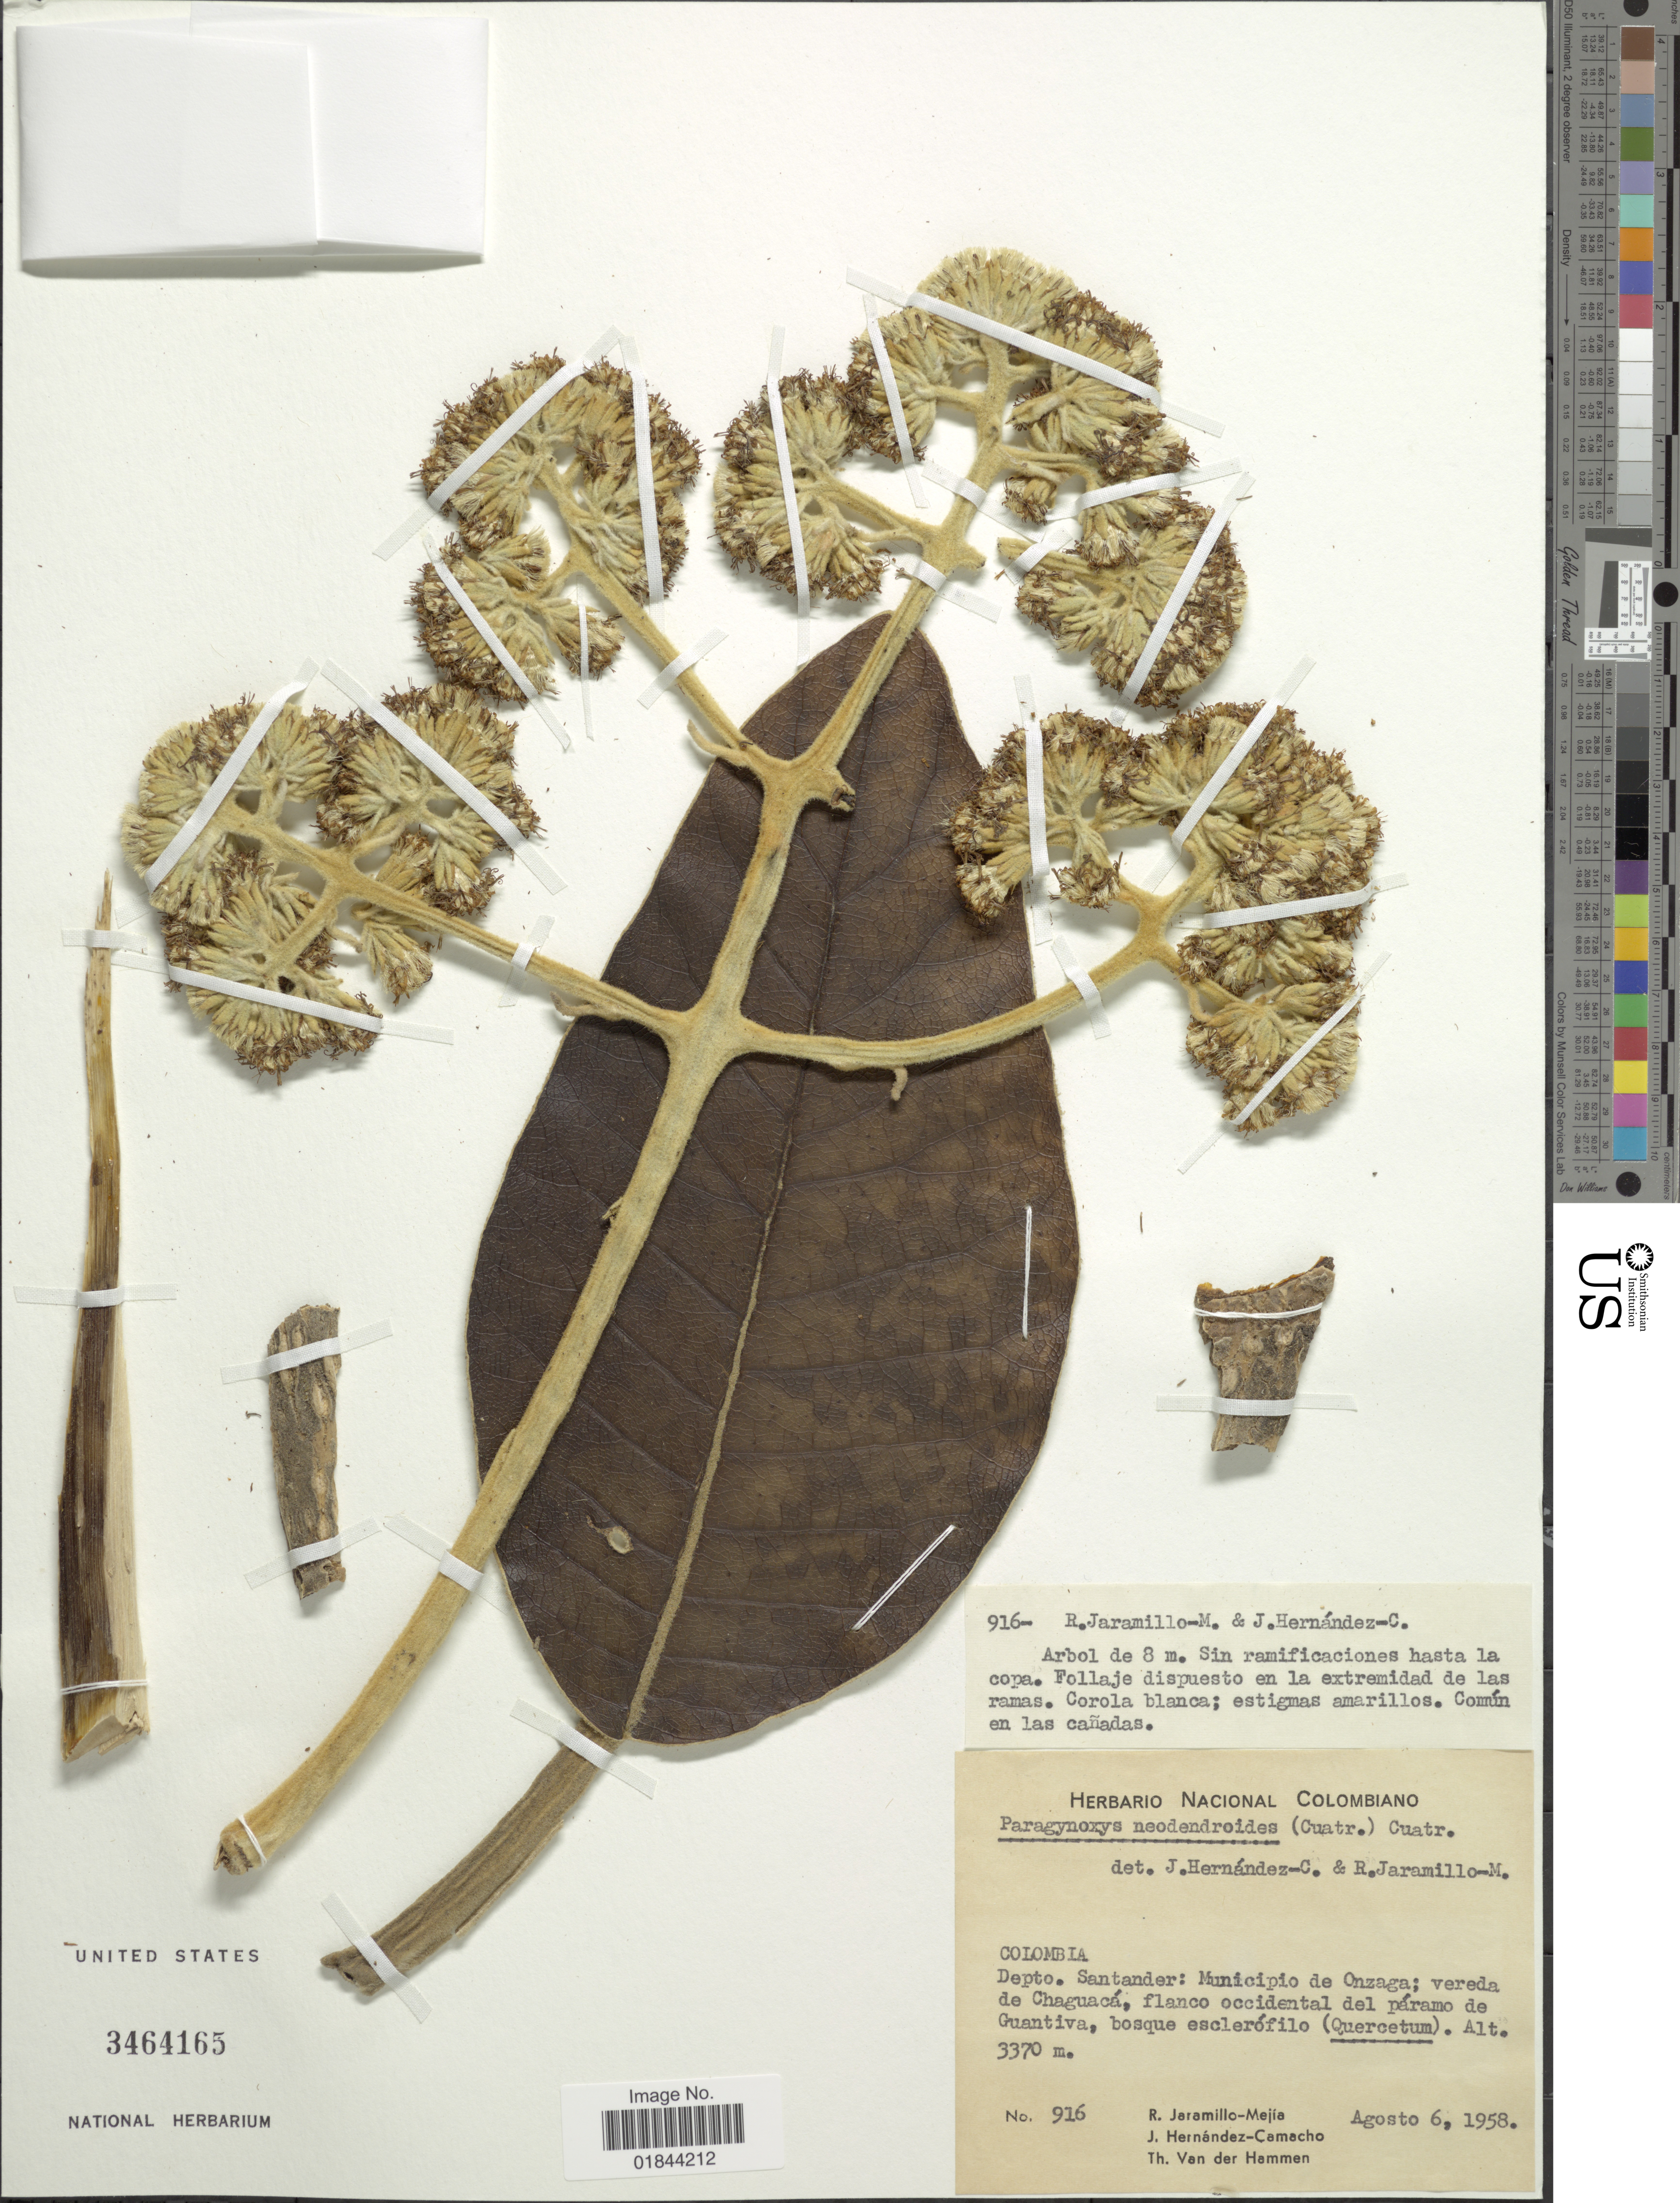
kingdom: Plantae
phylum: Tracheophyta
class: Magnoliopsida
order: Asterales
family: Asteraceae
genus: Paragynoxys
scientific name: Paragynoxys neodendroides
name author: (Cuatrec.) Cuatrec.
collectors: R. Jaramillo M., J. Hernandez Camacho & T. Hammen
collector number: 916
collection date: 1958-08-06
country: Colombia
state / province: Santander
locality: Municipio de Onzaga: vereda de Chaguaca, flanco occidental del paramo de Guantiva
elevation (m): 3370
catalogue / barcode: US 3464165